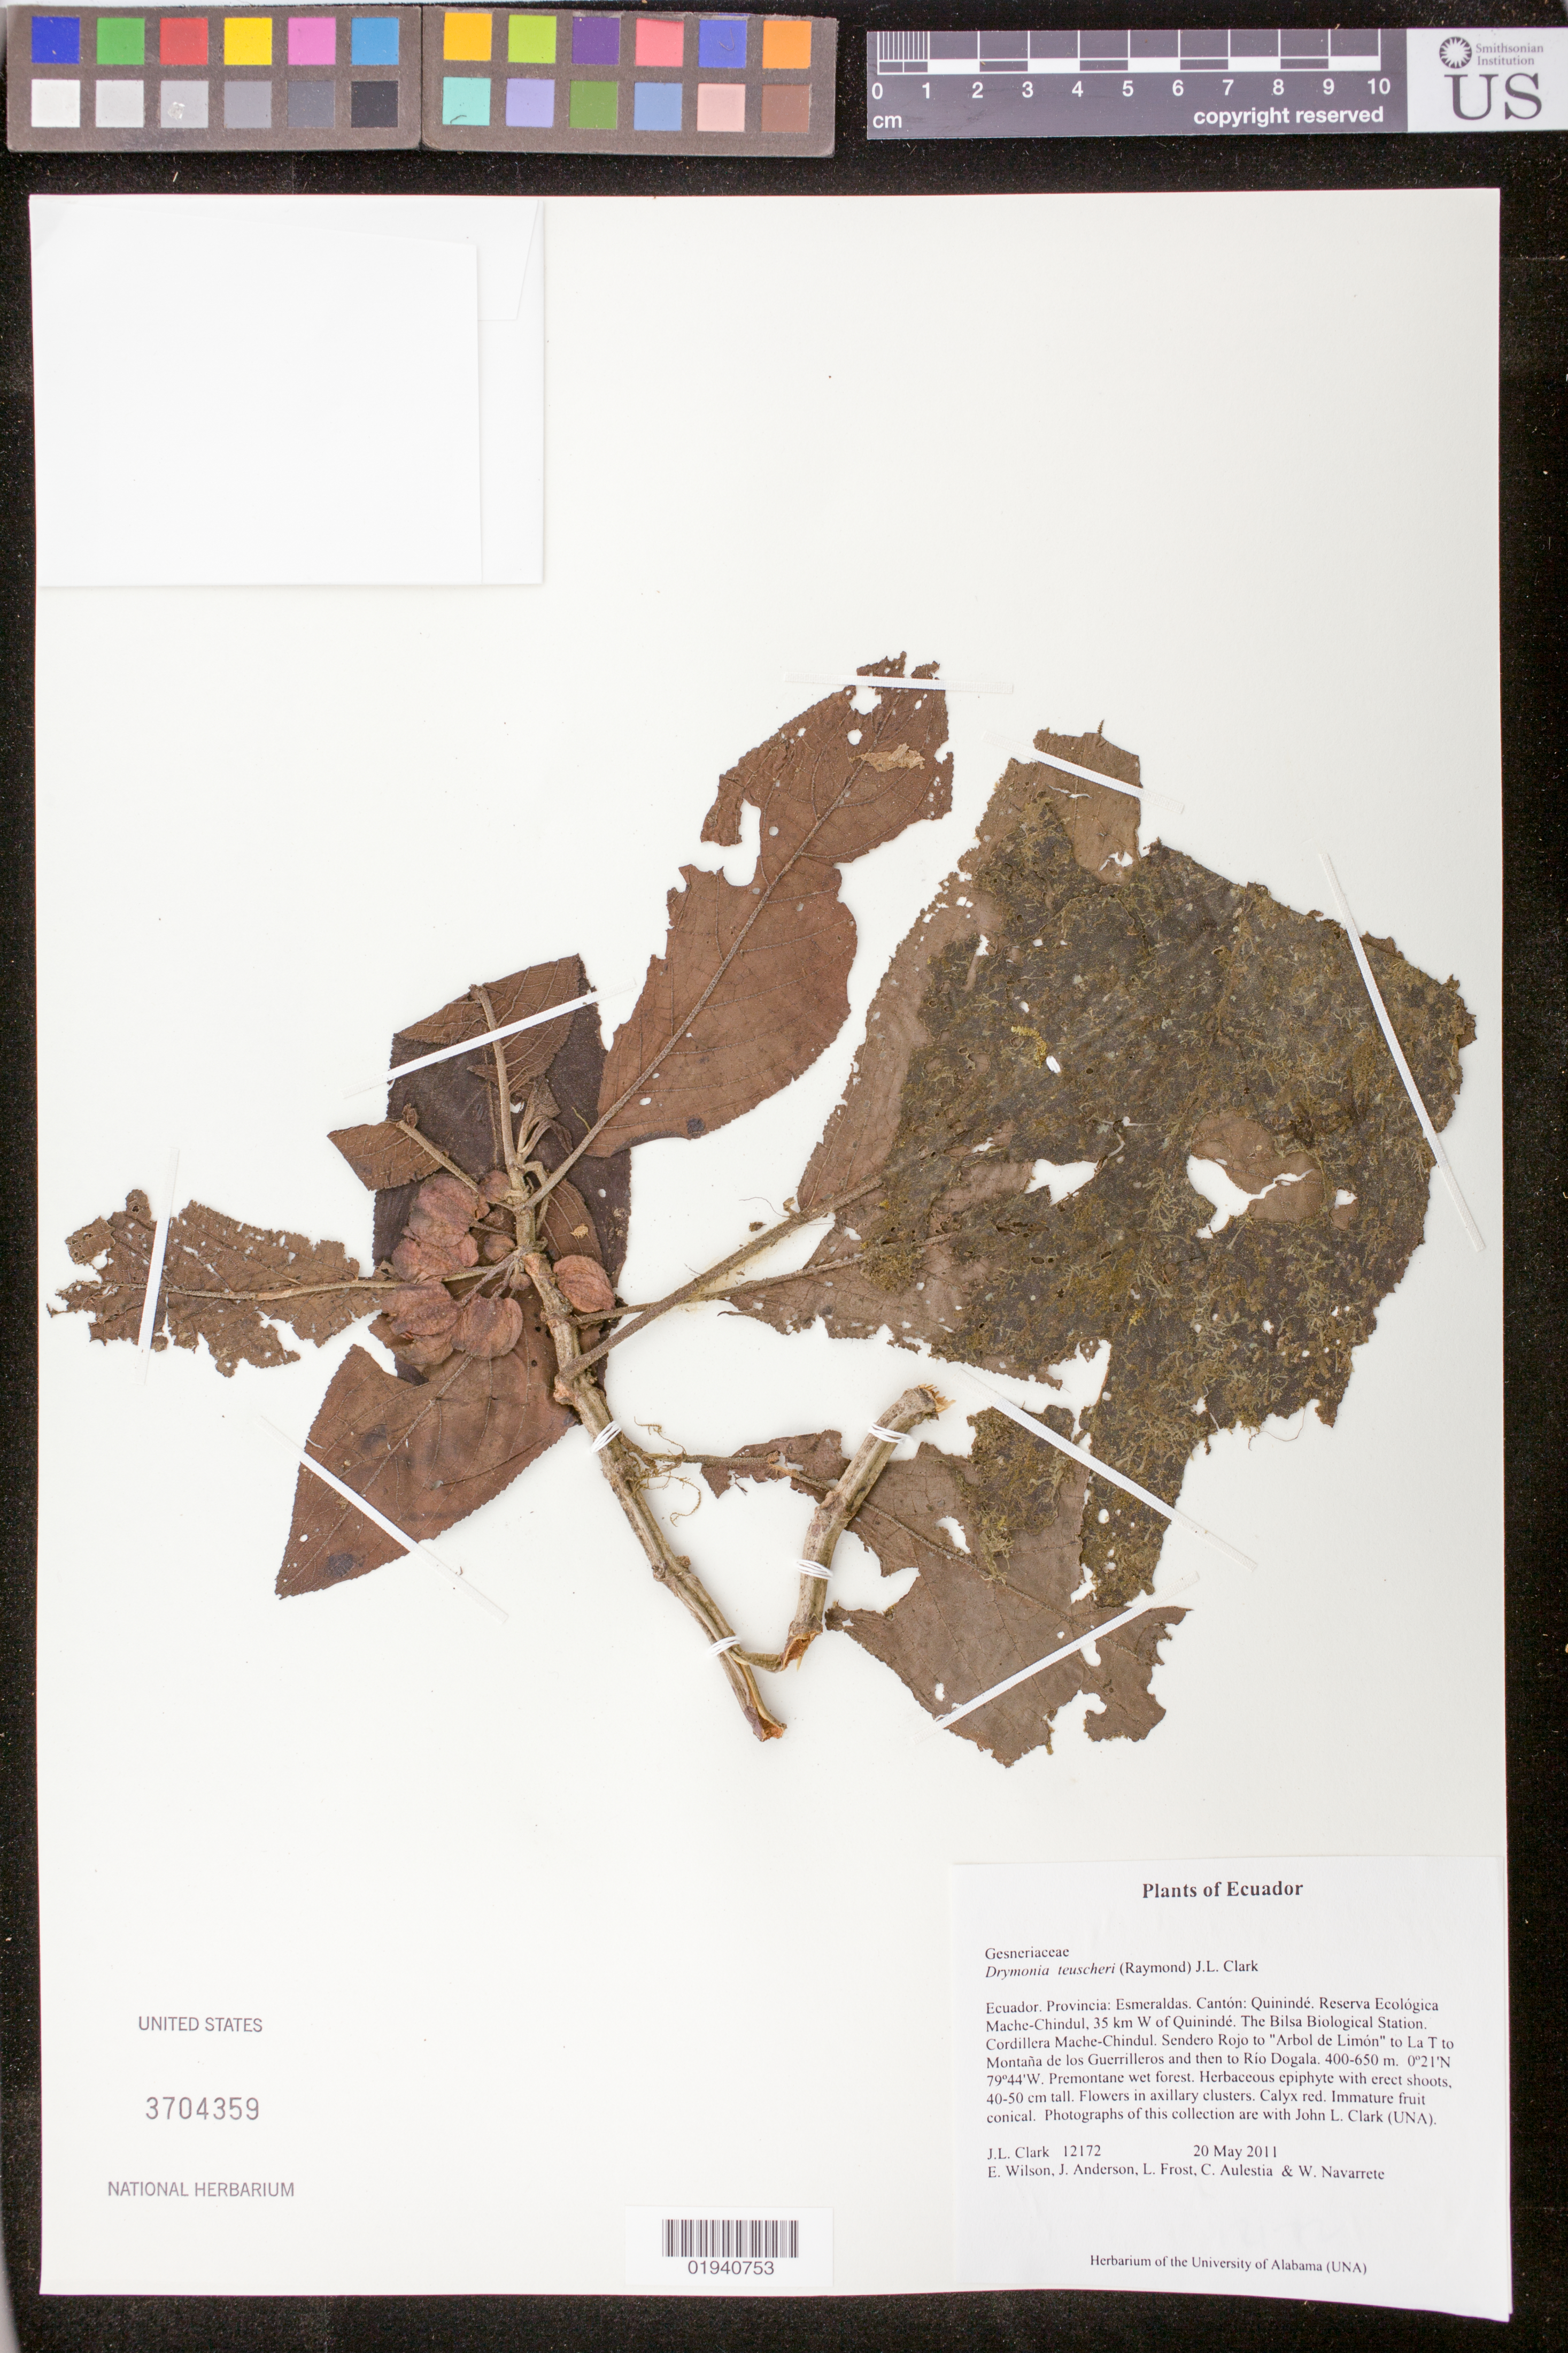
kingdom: Plantae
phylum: Tracheophyta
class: Magnoliopsida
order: Lamiales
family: Gesneriaceae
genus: Drymonia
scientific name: Drymonia teuscheri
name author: (Raymond) J.L. Clark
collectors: J. L. Clark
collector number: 12172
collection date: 2011-05-20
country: Ecuador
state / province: Esmeraldas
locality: Canton: Quininde, Reserva Ecologica Mache-Chindul, 35 km W of Quininde. Bilsa Biological Station. Cordillera Mache-Chindul. Sendero Rojo to "Arbol de Limon" to La T to Montana de los Guerrilleros and then to Rio Dogala.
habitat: Premontane wet forest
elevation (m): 400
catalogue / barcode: US 3704359